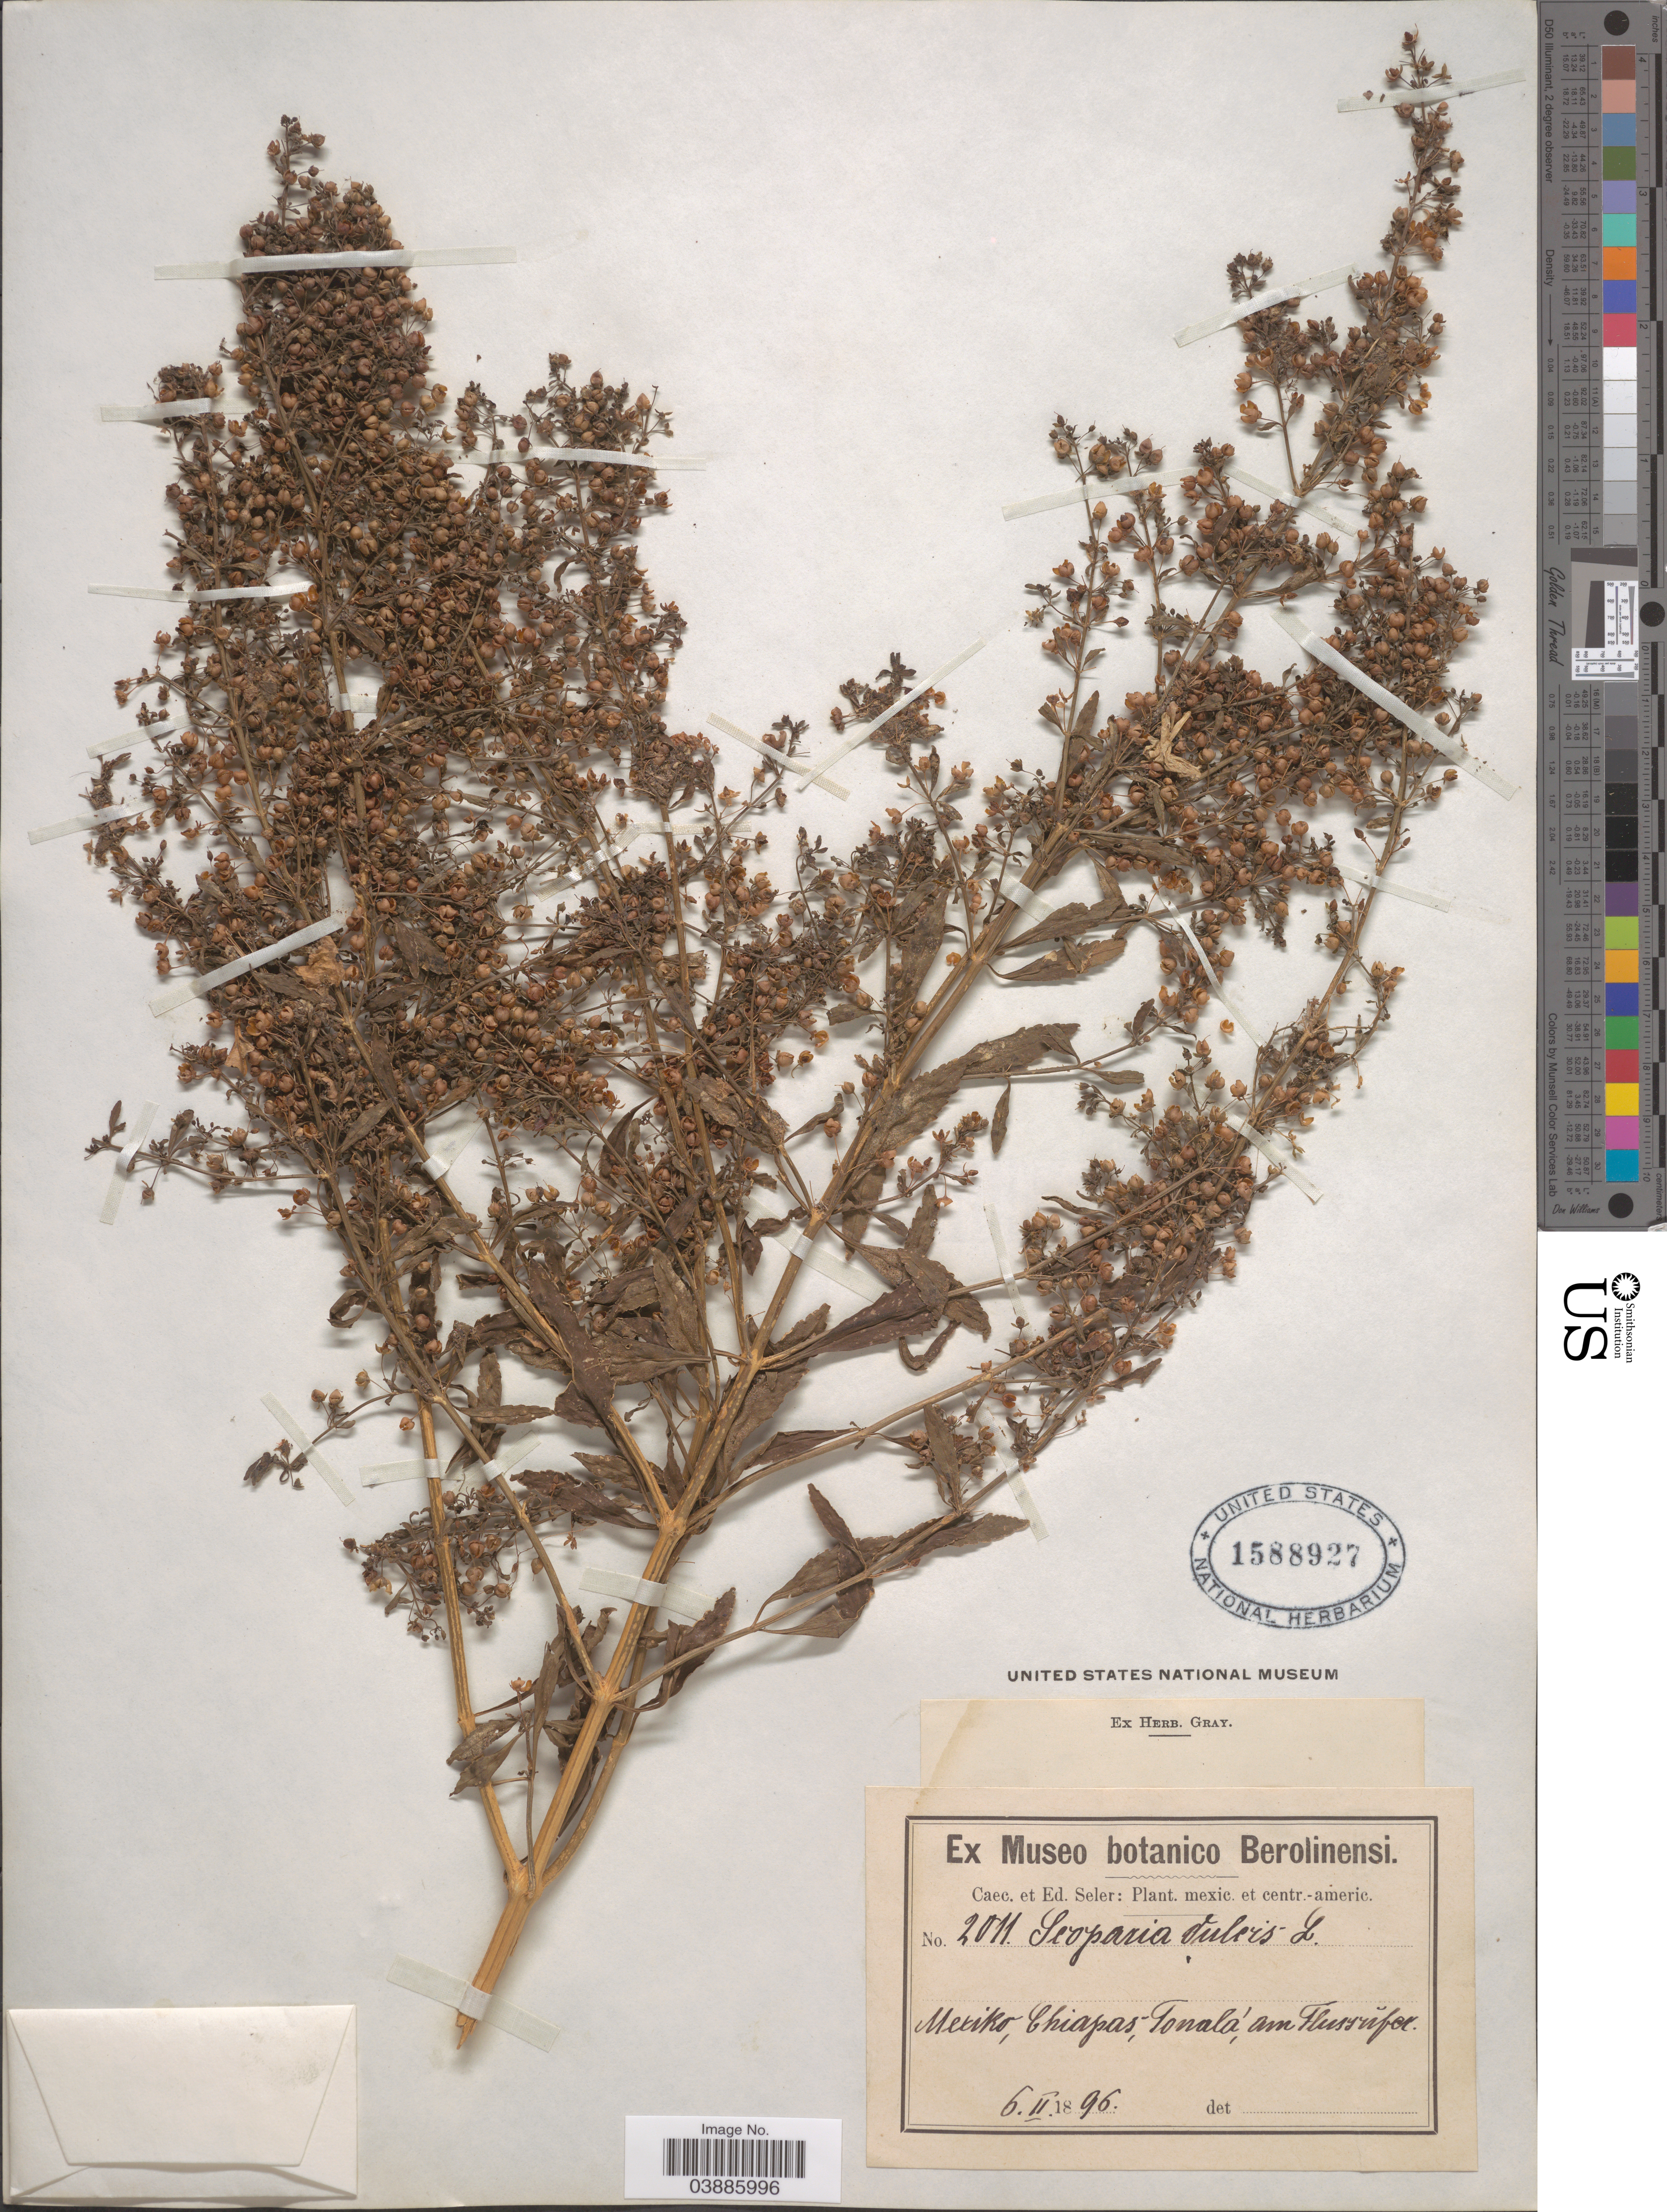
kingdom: Plantae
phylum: Tracheophyta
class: Magnoliopsida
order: Lamiales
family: Plantaginaceae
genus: Scoparia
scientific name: Scoparia dulcis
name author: L.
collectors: ex Caec. et Ed Seler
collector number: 2011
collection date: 1896-02-06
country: Mexico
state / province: Chiapas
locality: Tonalá, am Flussrifen.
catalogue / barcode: US 1588927